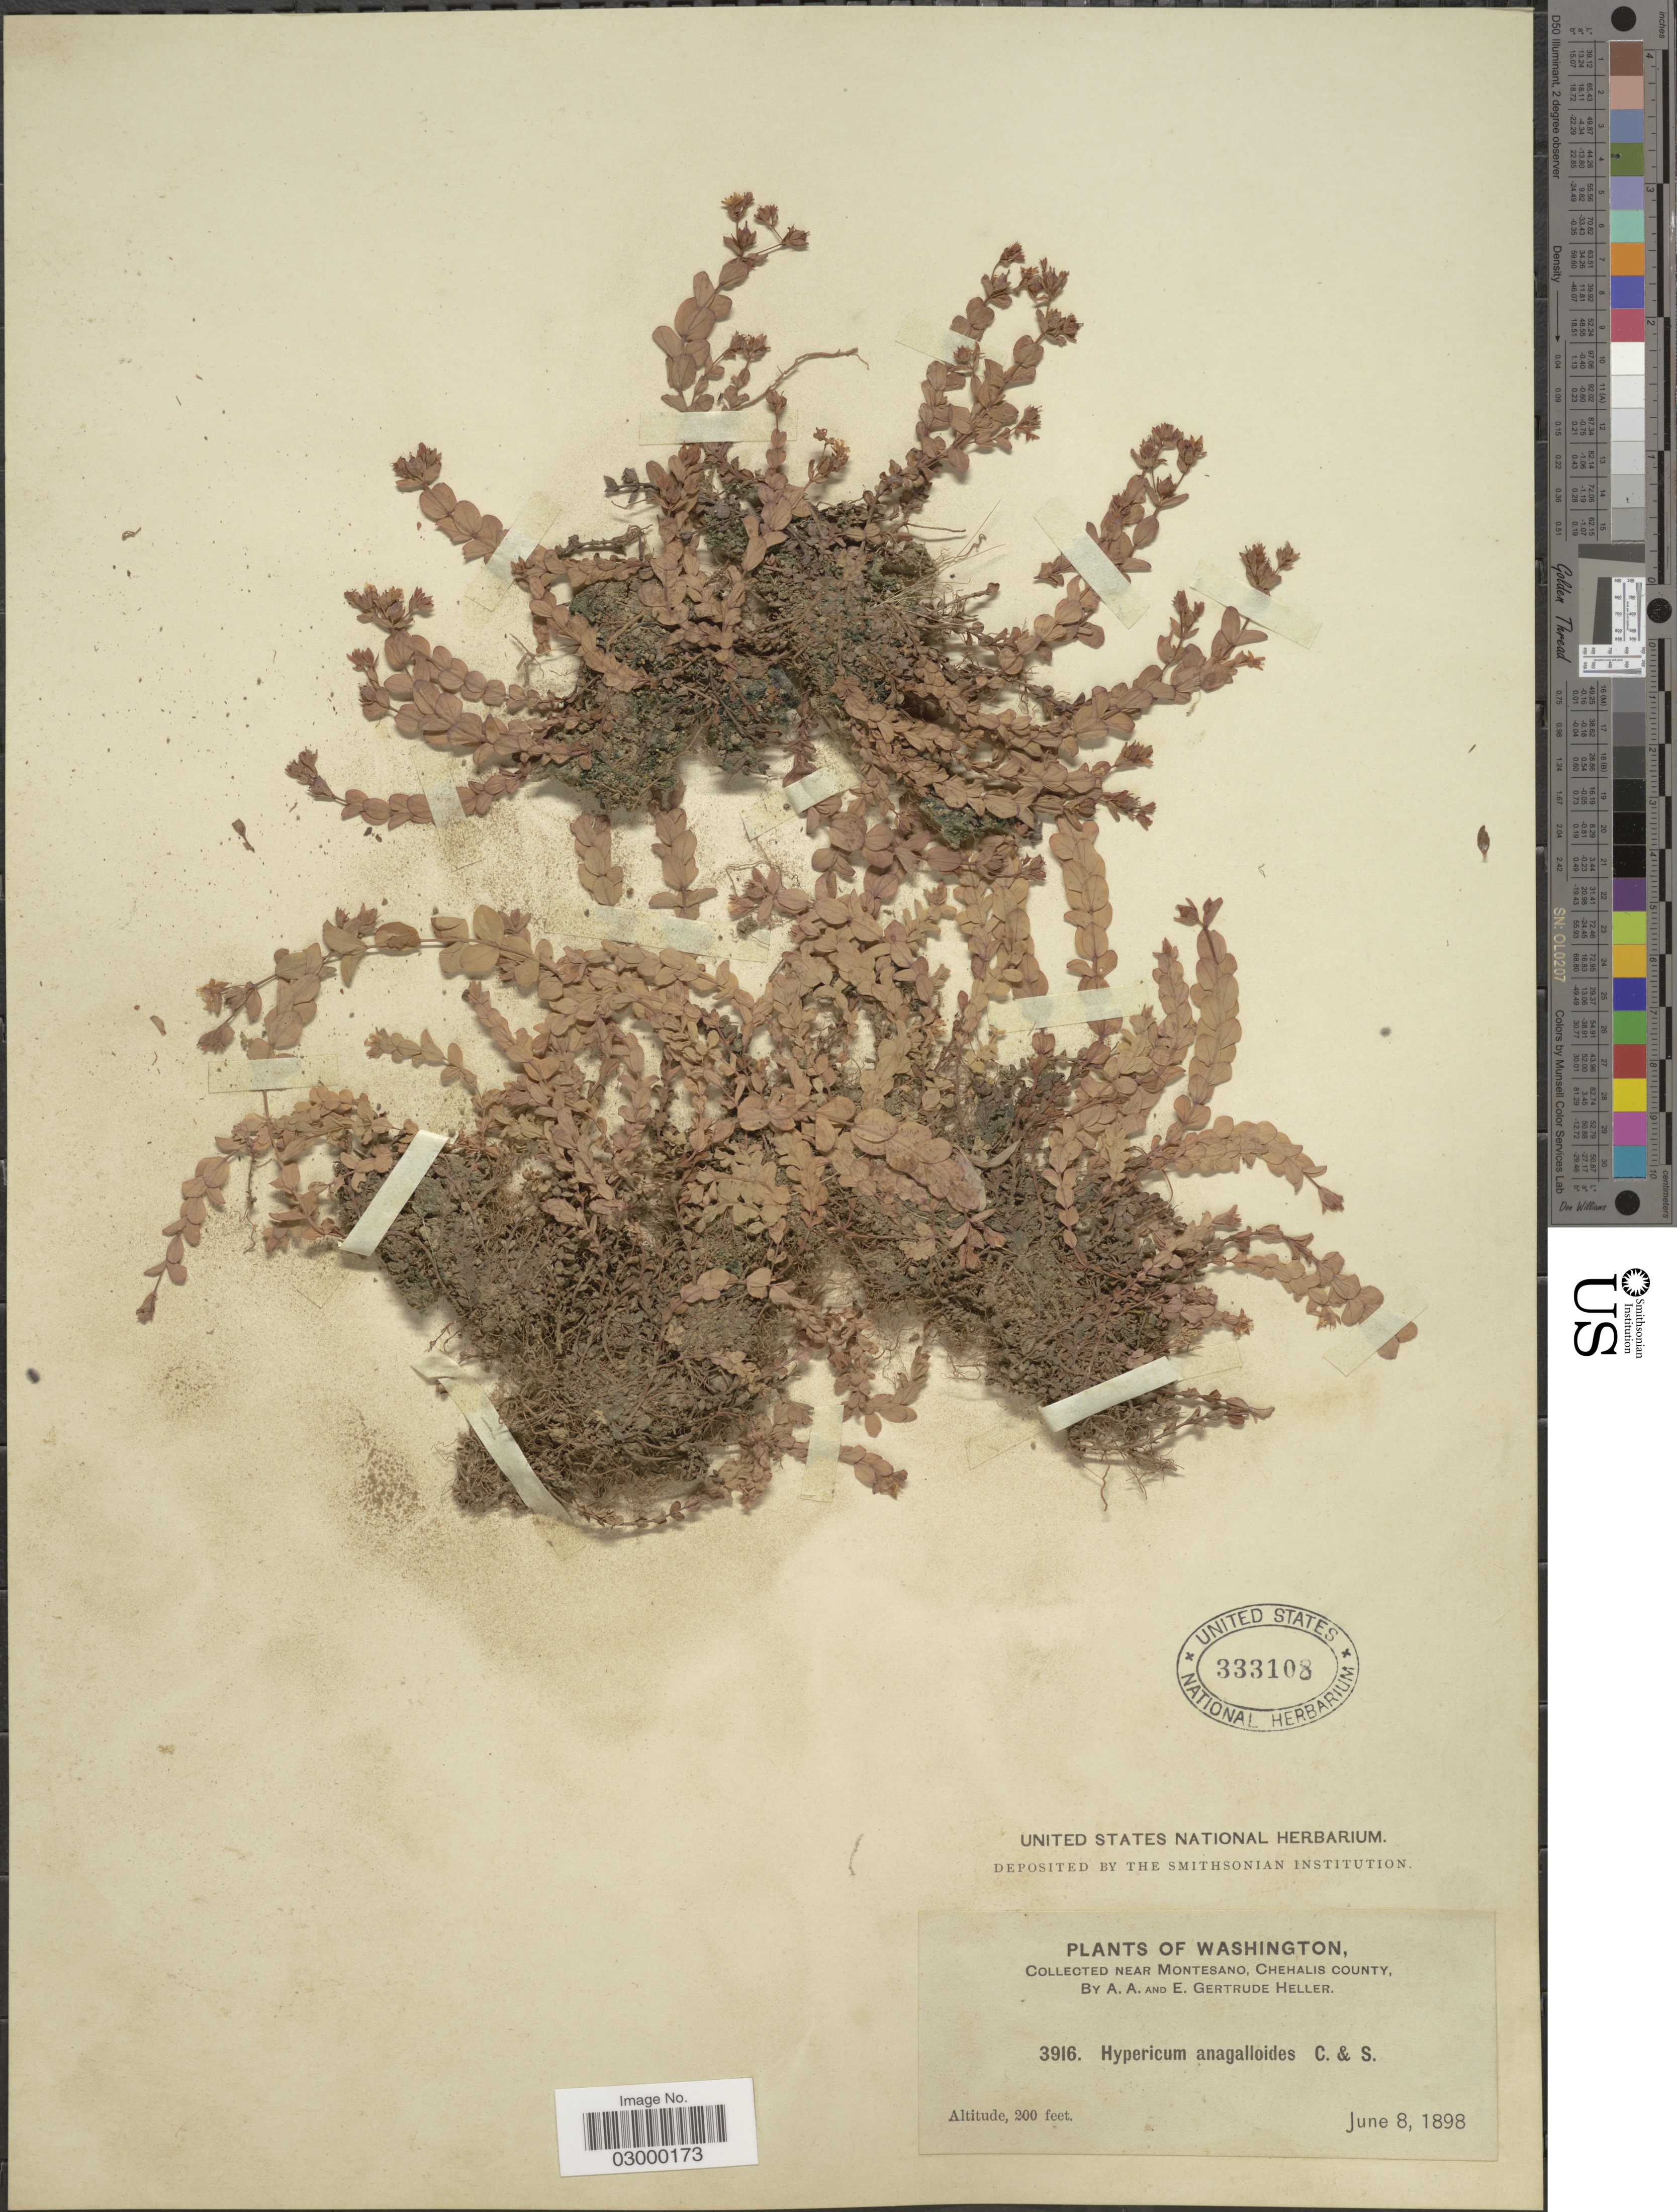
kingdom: Plantae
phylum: Tracheophyta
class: Magnoliopsida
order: Malpighiales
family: Hypericaceae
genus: Hypericum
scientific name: Hypericum anagalloides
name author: Cham. & Schltdl.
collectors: A. A. Heller & E. Gertrude Heller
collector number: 3916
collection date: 1898-06-08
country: United States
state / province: Washington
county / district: Grays Harbor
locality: Near Montesano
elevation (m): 61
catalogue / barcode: US 333108